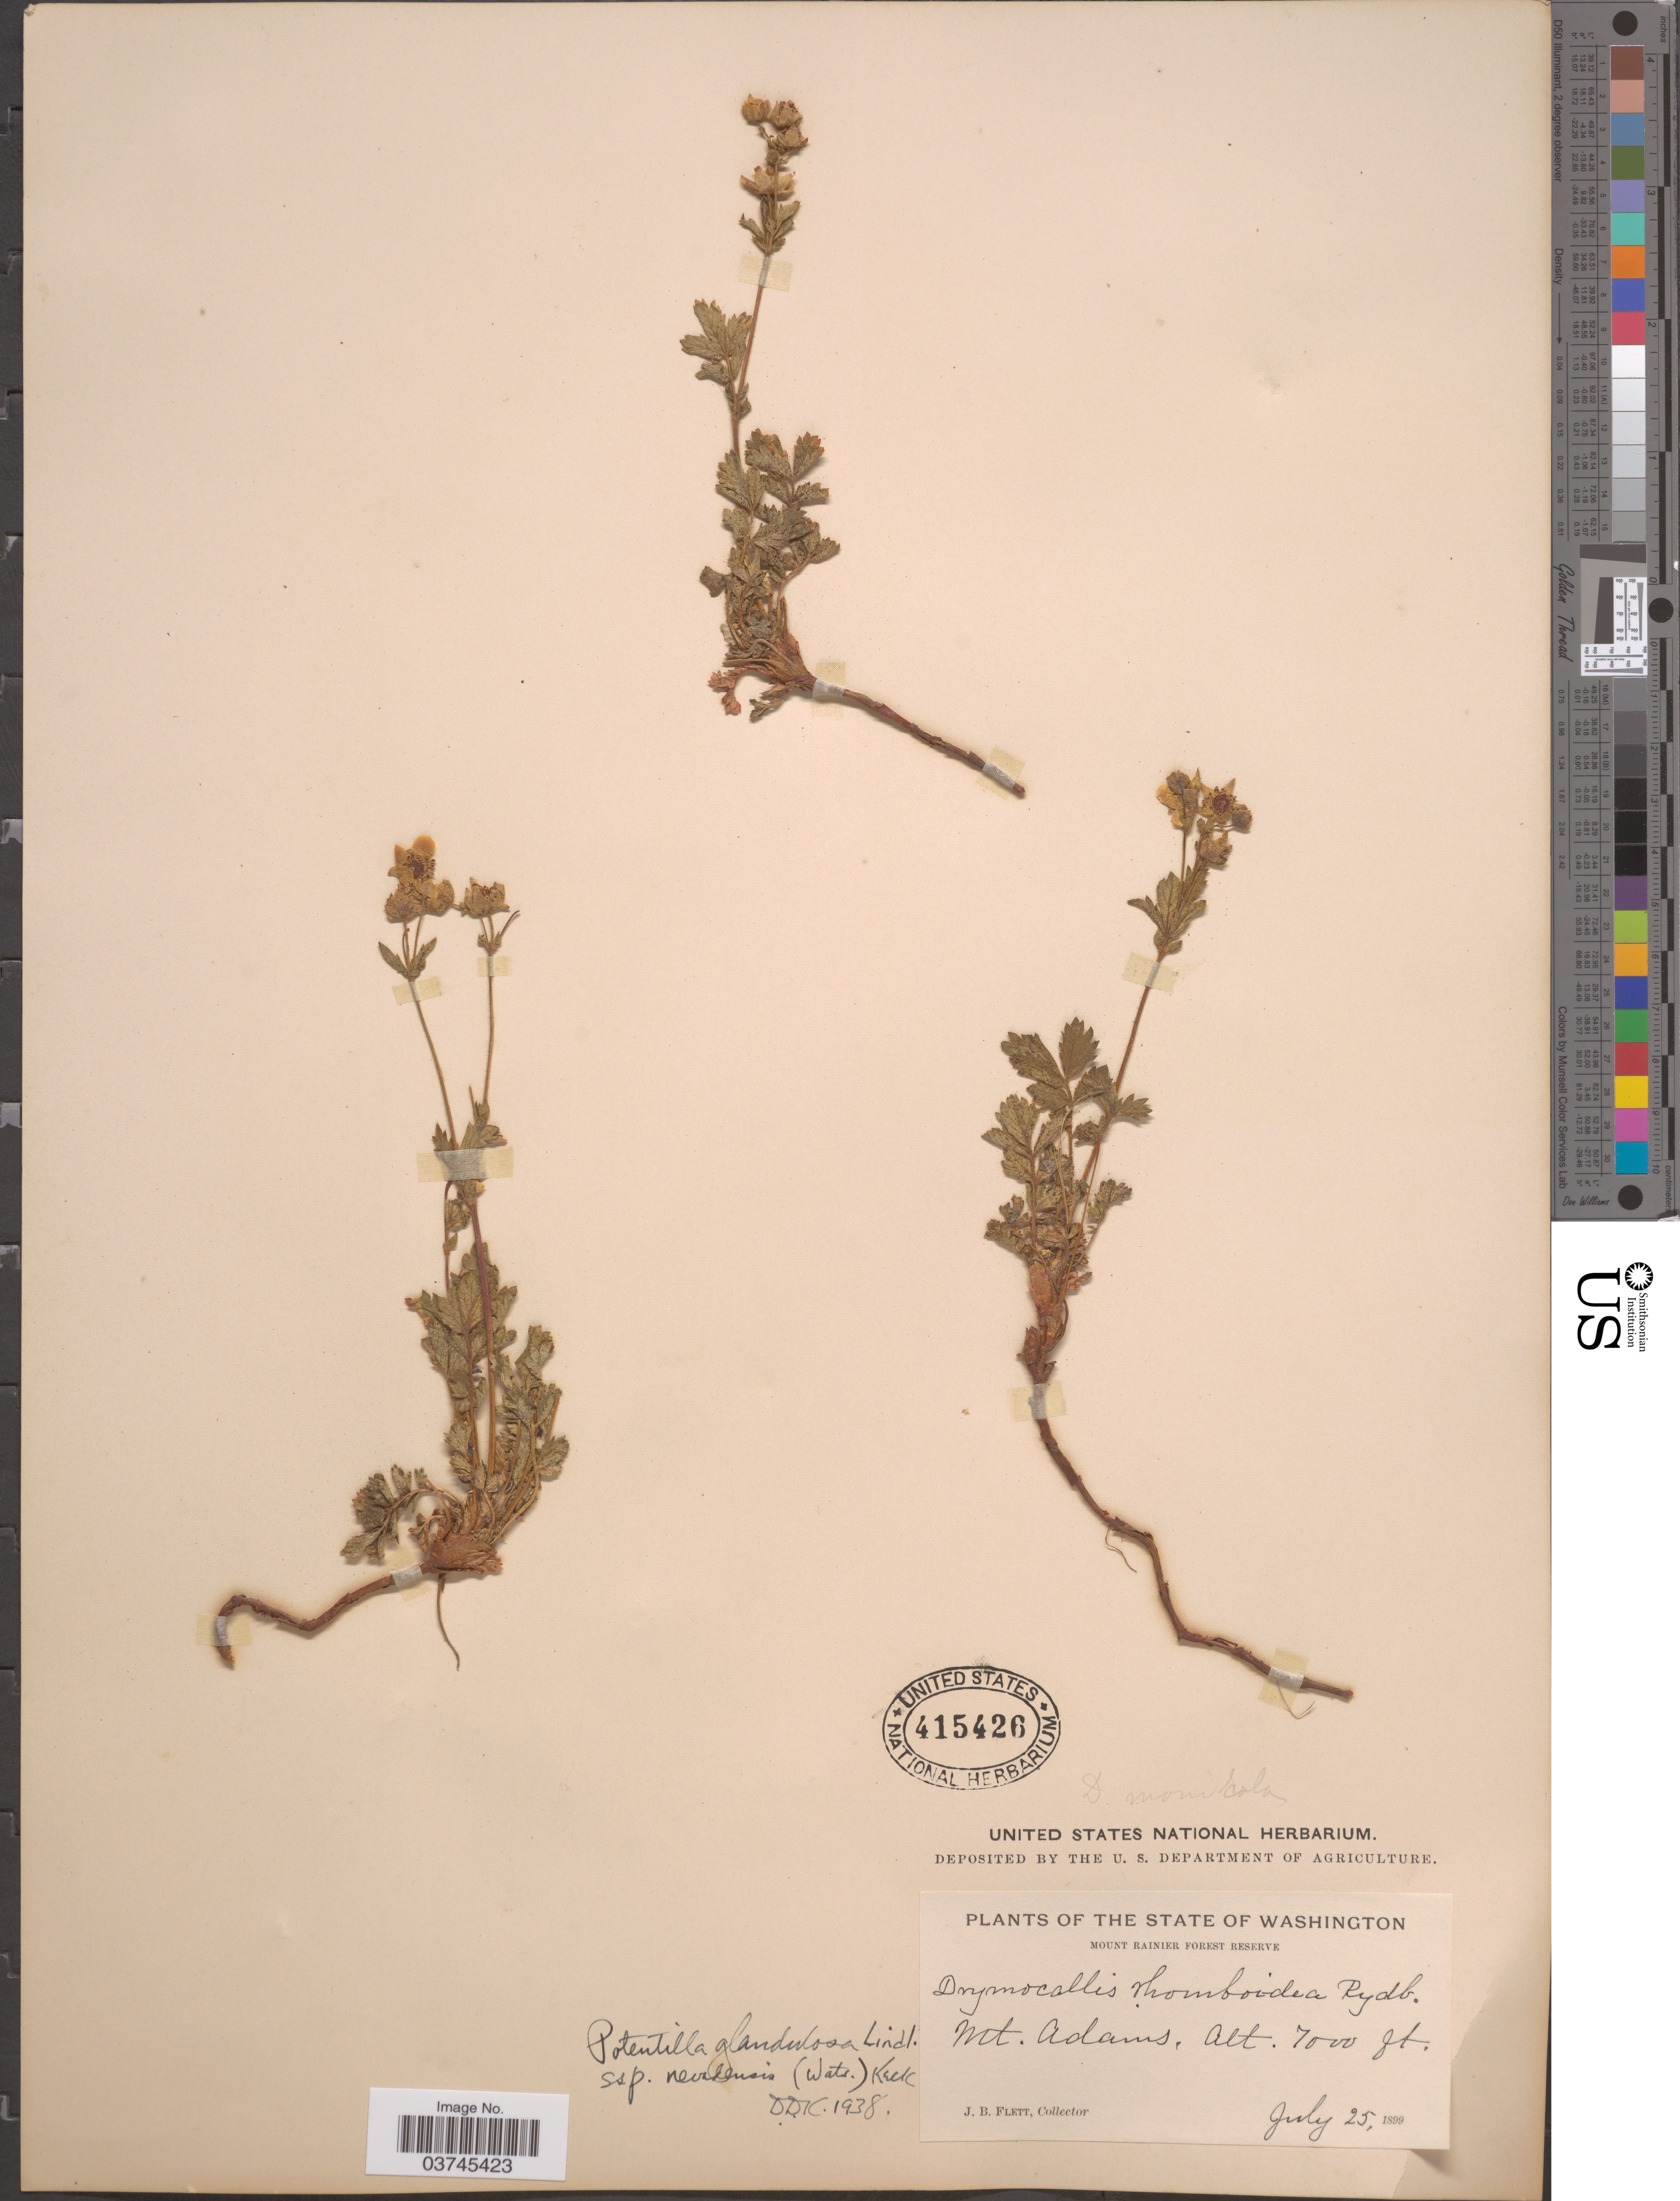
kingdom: Plantae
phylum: Tracheophyta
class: Magnoliopsida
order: Rosales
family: Rosaceae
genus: Drymocallis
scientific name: Drymocallis pseudorupestris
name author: (Rydb.) Rydb.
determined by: (WS) Washington State University (UNITED STATES)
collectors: J. Flett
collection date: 1899-07-25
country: United States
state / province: Washington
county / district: Yakima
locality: Mount Rainier Forest Reserve. Mt. Adams.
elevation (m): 2134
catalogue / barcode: US 415426